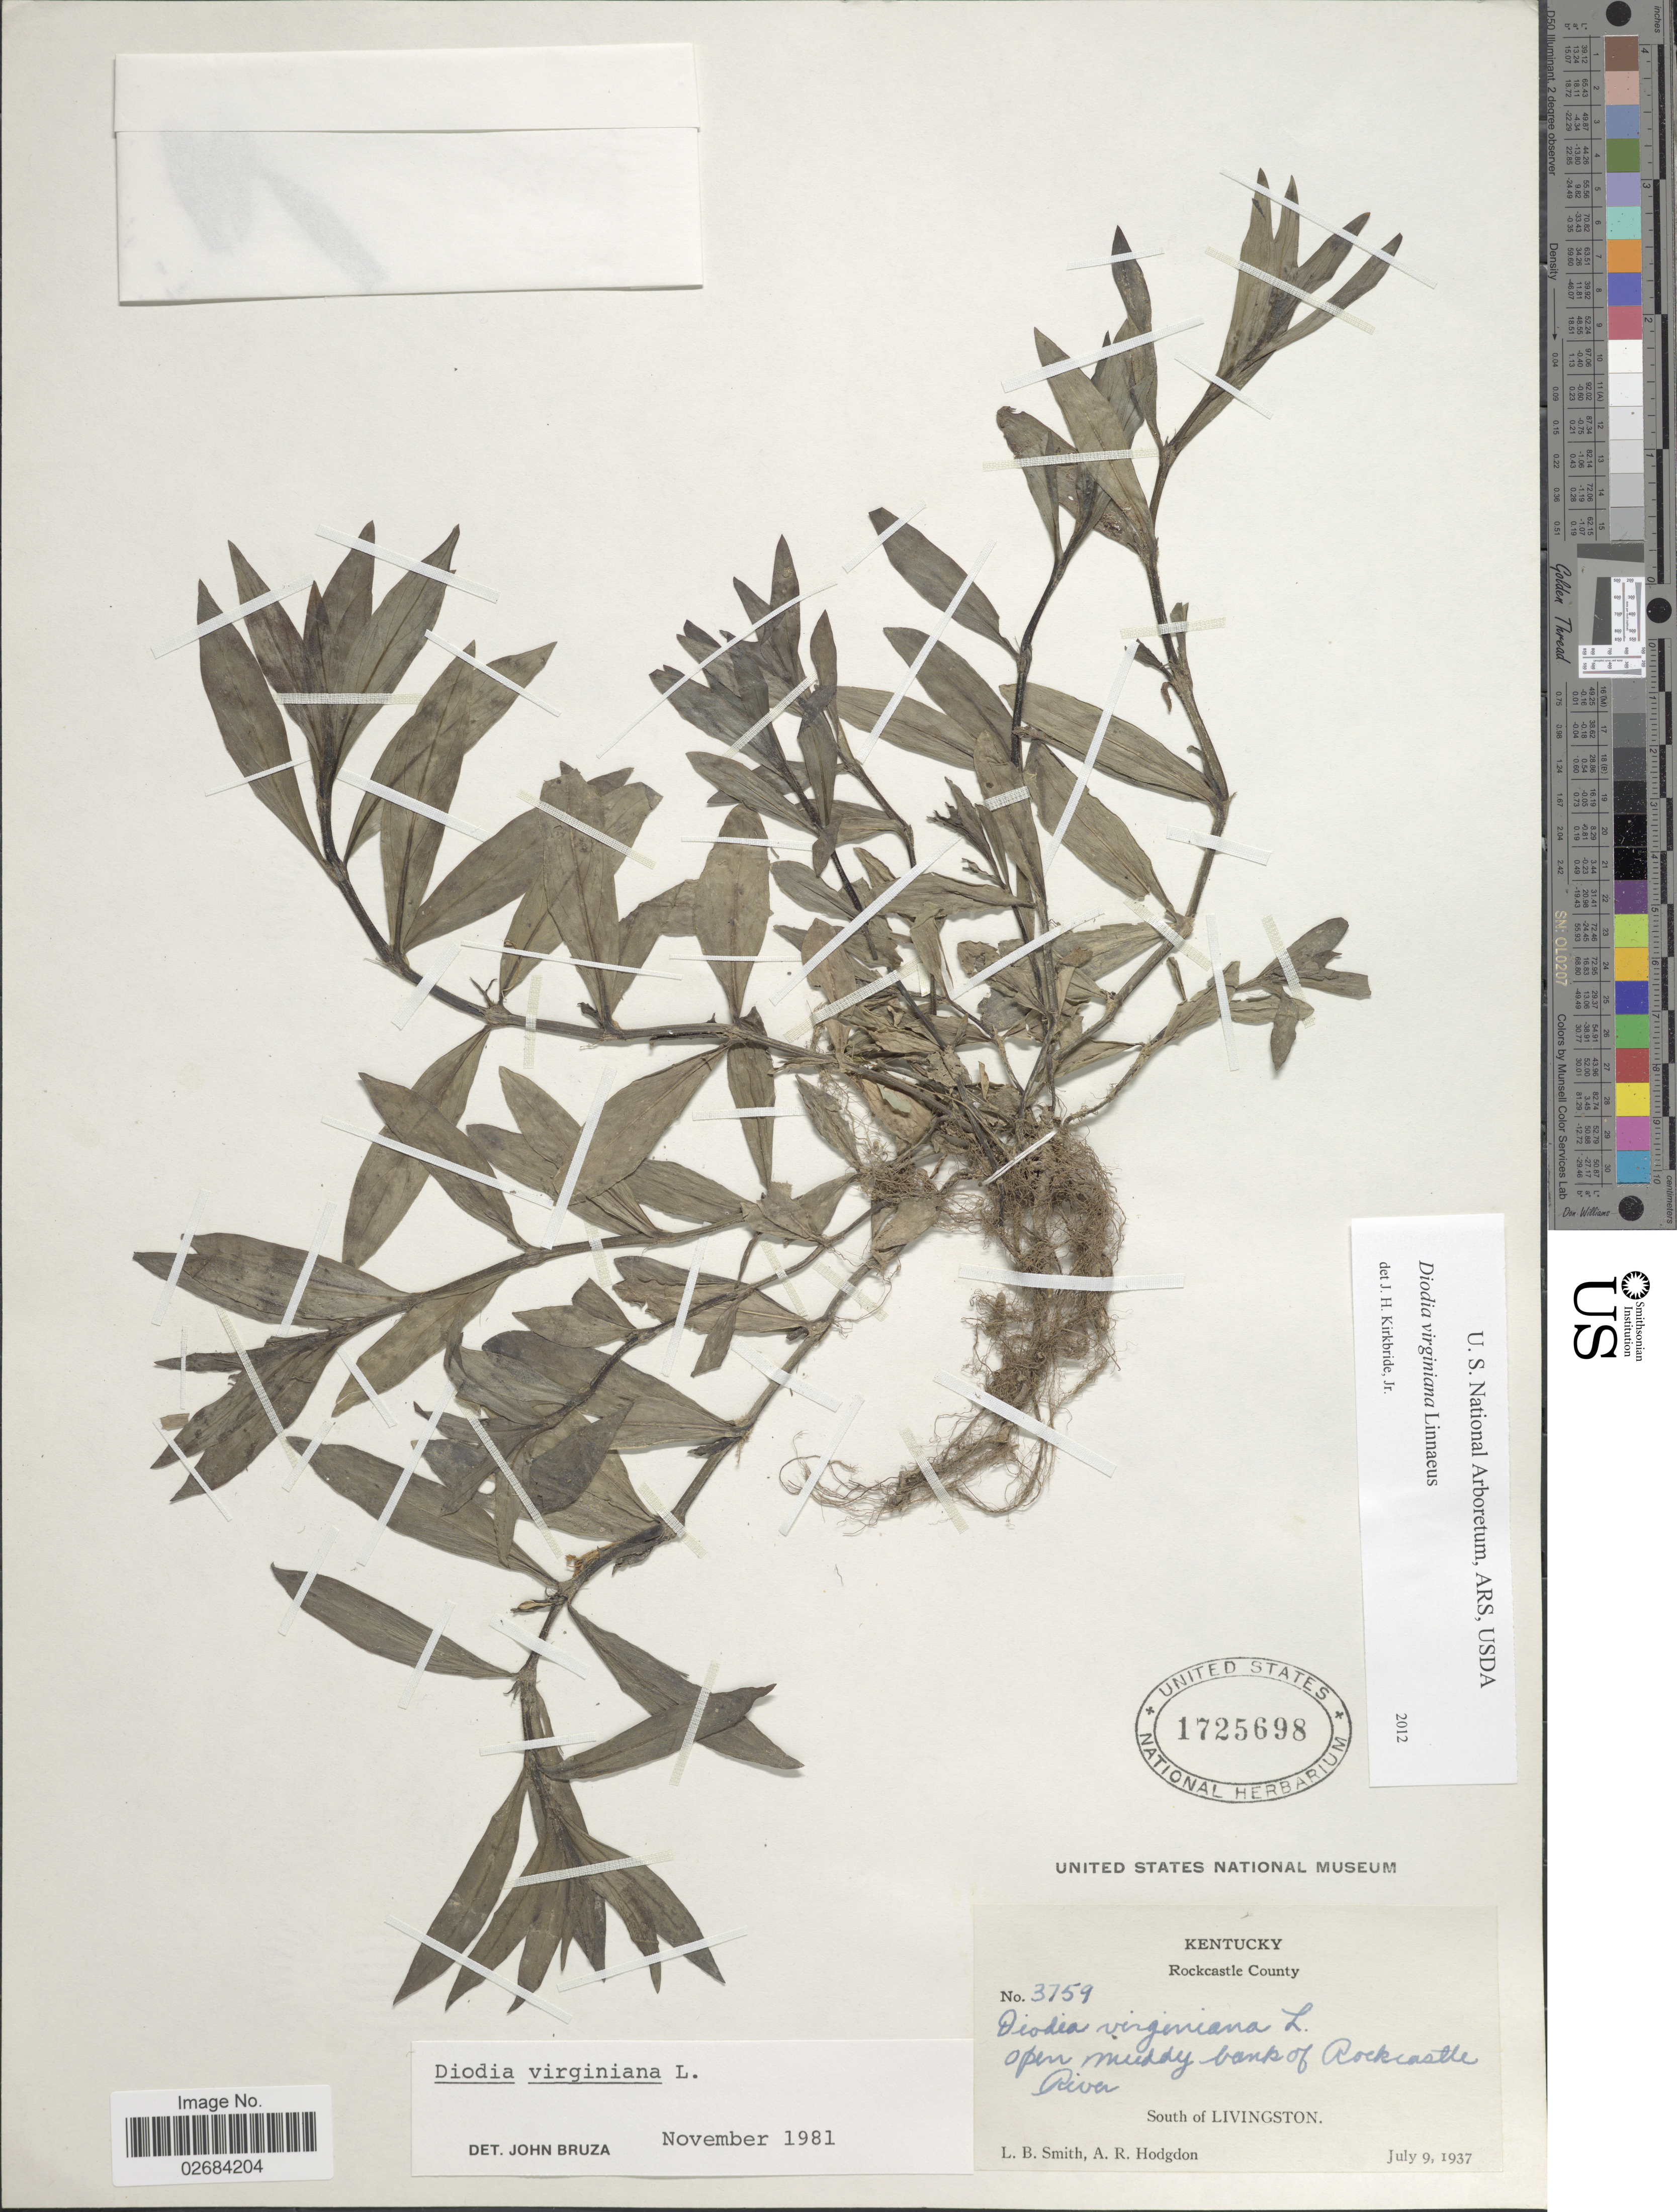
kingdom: Plantae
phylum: Tracheophyta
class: Magnoliopsida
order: Gentianales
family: Rubiaceae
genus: Diodia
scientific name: Diodia virginiana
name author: L.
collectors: L. Smith & A. R. Hodgdon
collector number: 3759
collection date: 1937-07-09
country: United States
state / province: Kentucky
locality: Rockcastle County, open muddy banks of Rockcastle River, South of Livingston.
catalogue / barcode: US 1725698